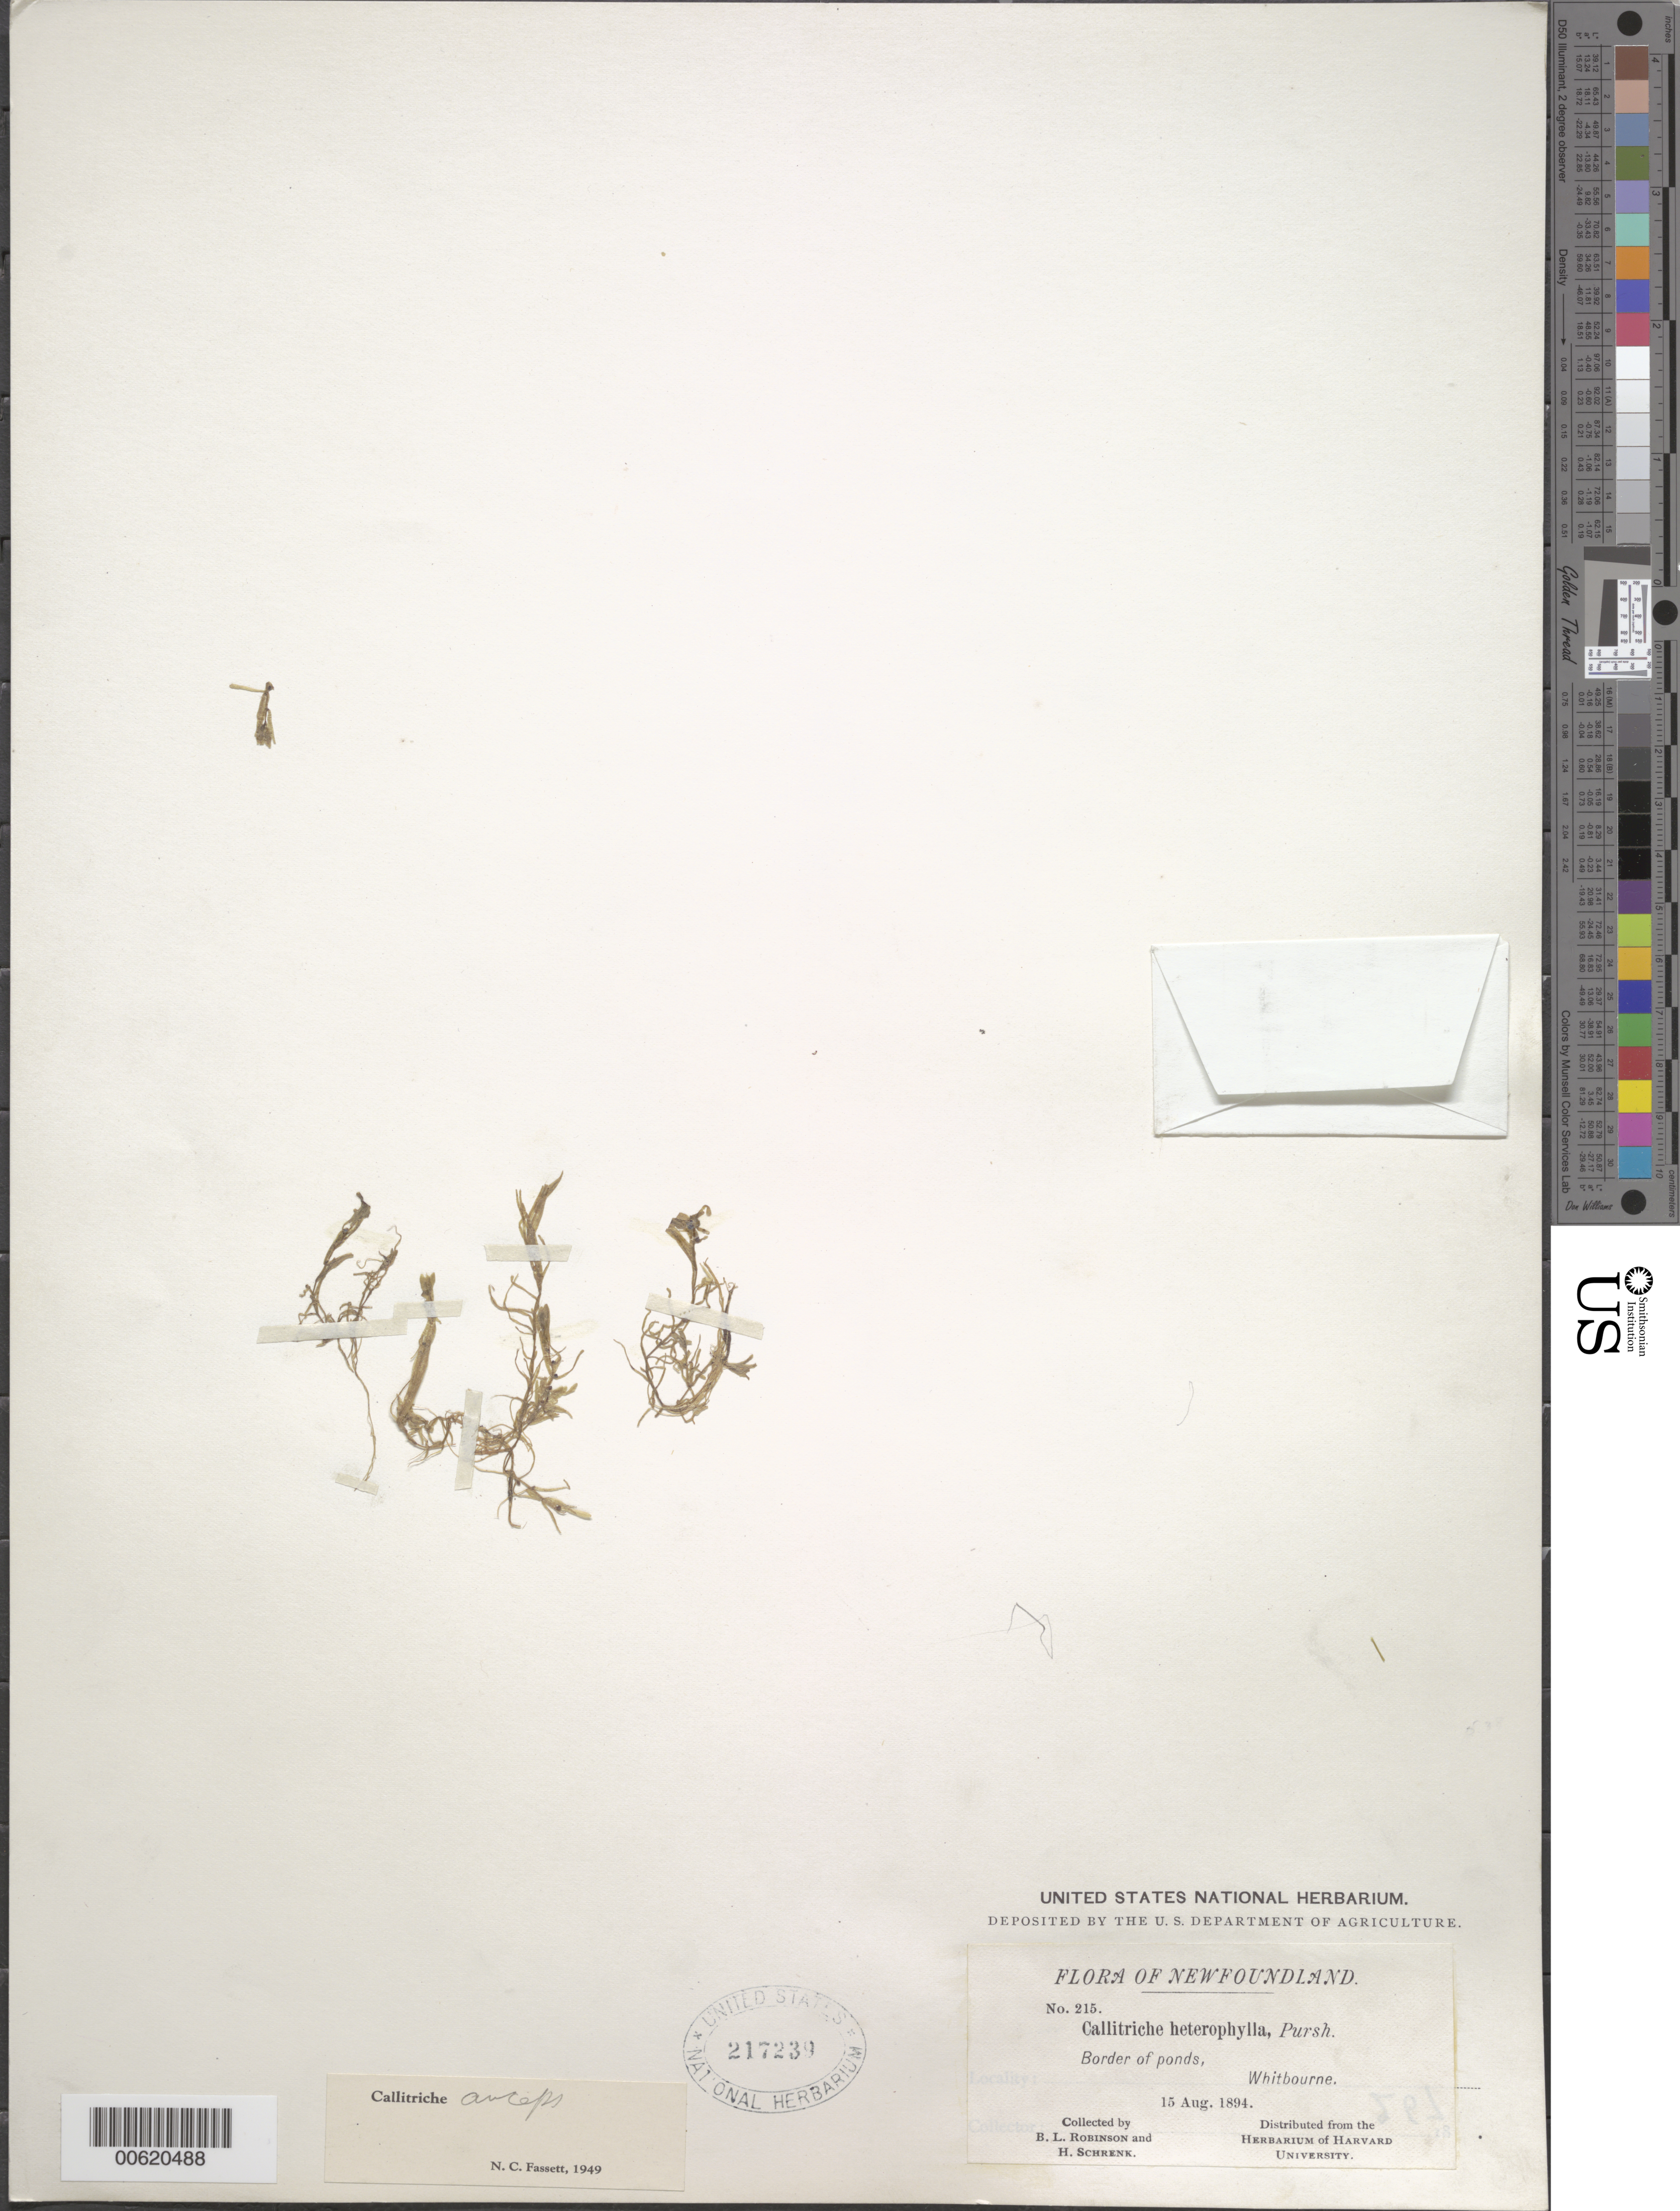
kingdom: Plantae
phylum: Tracheophyta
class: Magnoliopsida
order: Lamiales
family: Plantaginaceae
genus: Callitriche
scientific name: Callitriche anceps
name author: Fernald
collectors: B. L. Robinson & H. v. Schrenk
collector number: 215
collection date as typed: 15 Aug 1894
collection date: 1894-08-15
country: Canada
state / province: Newfoundland and Labrador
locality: Whitbourne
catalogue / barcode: US 217239